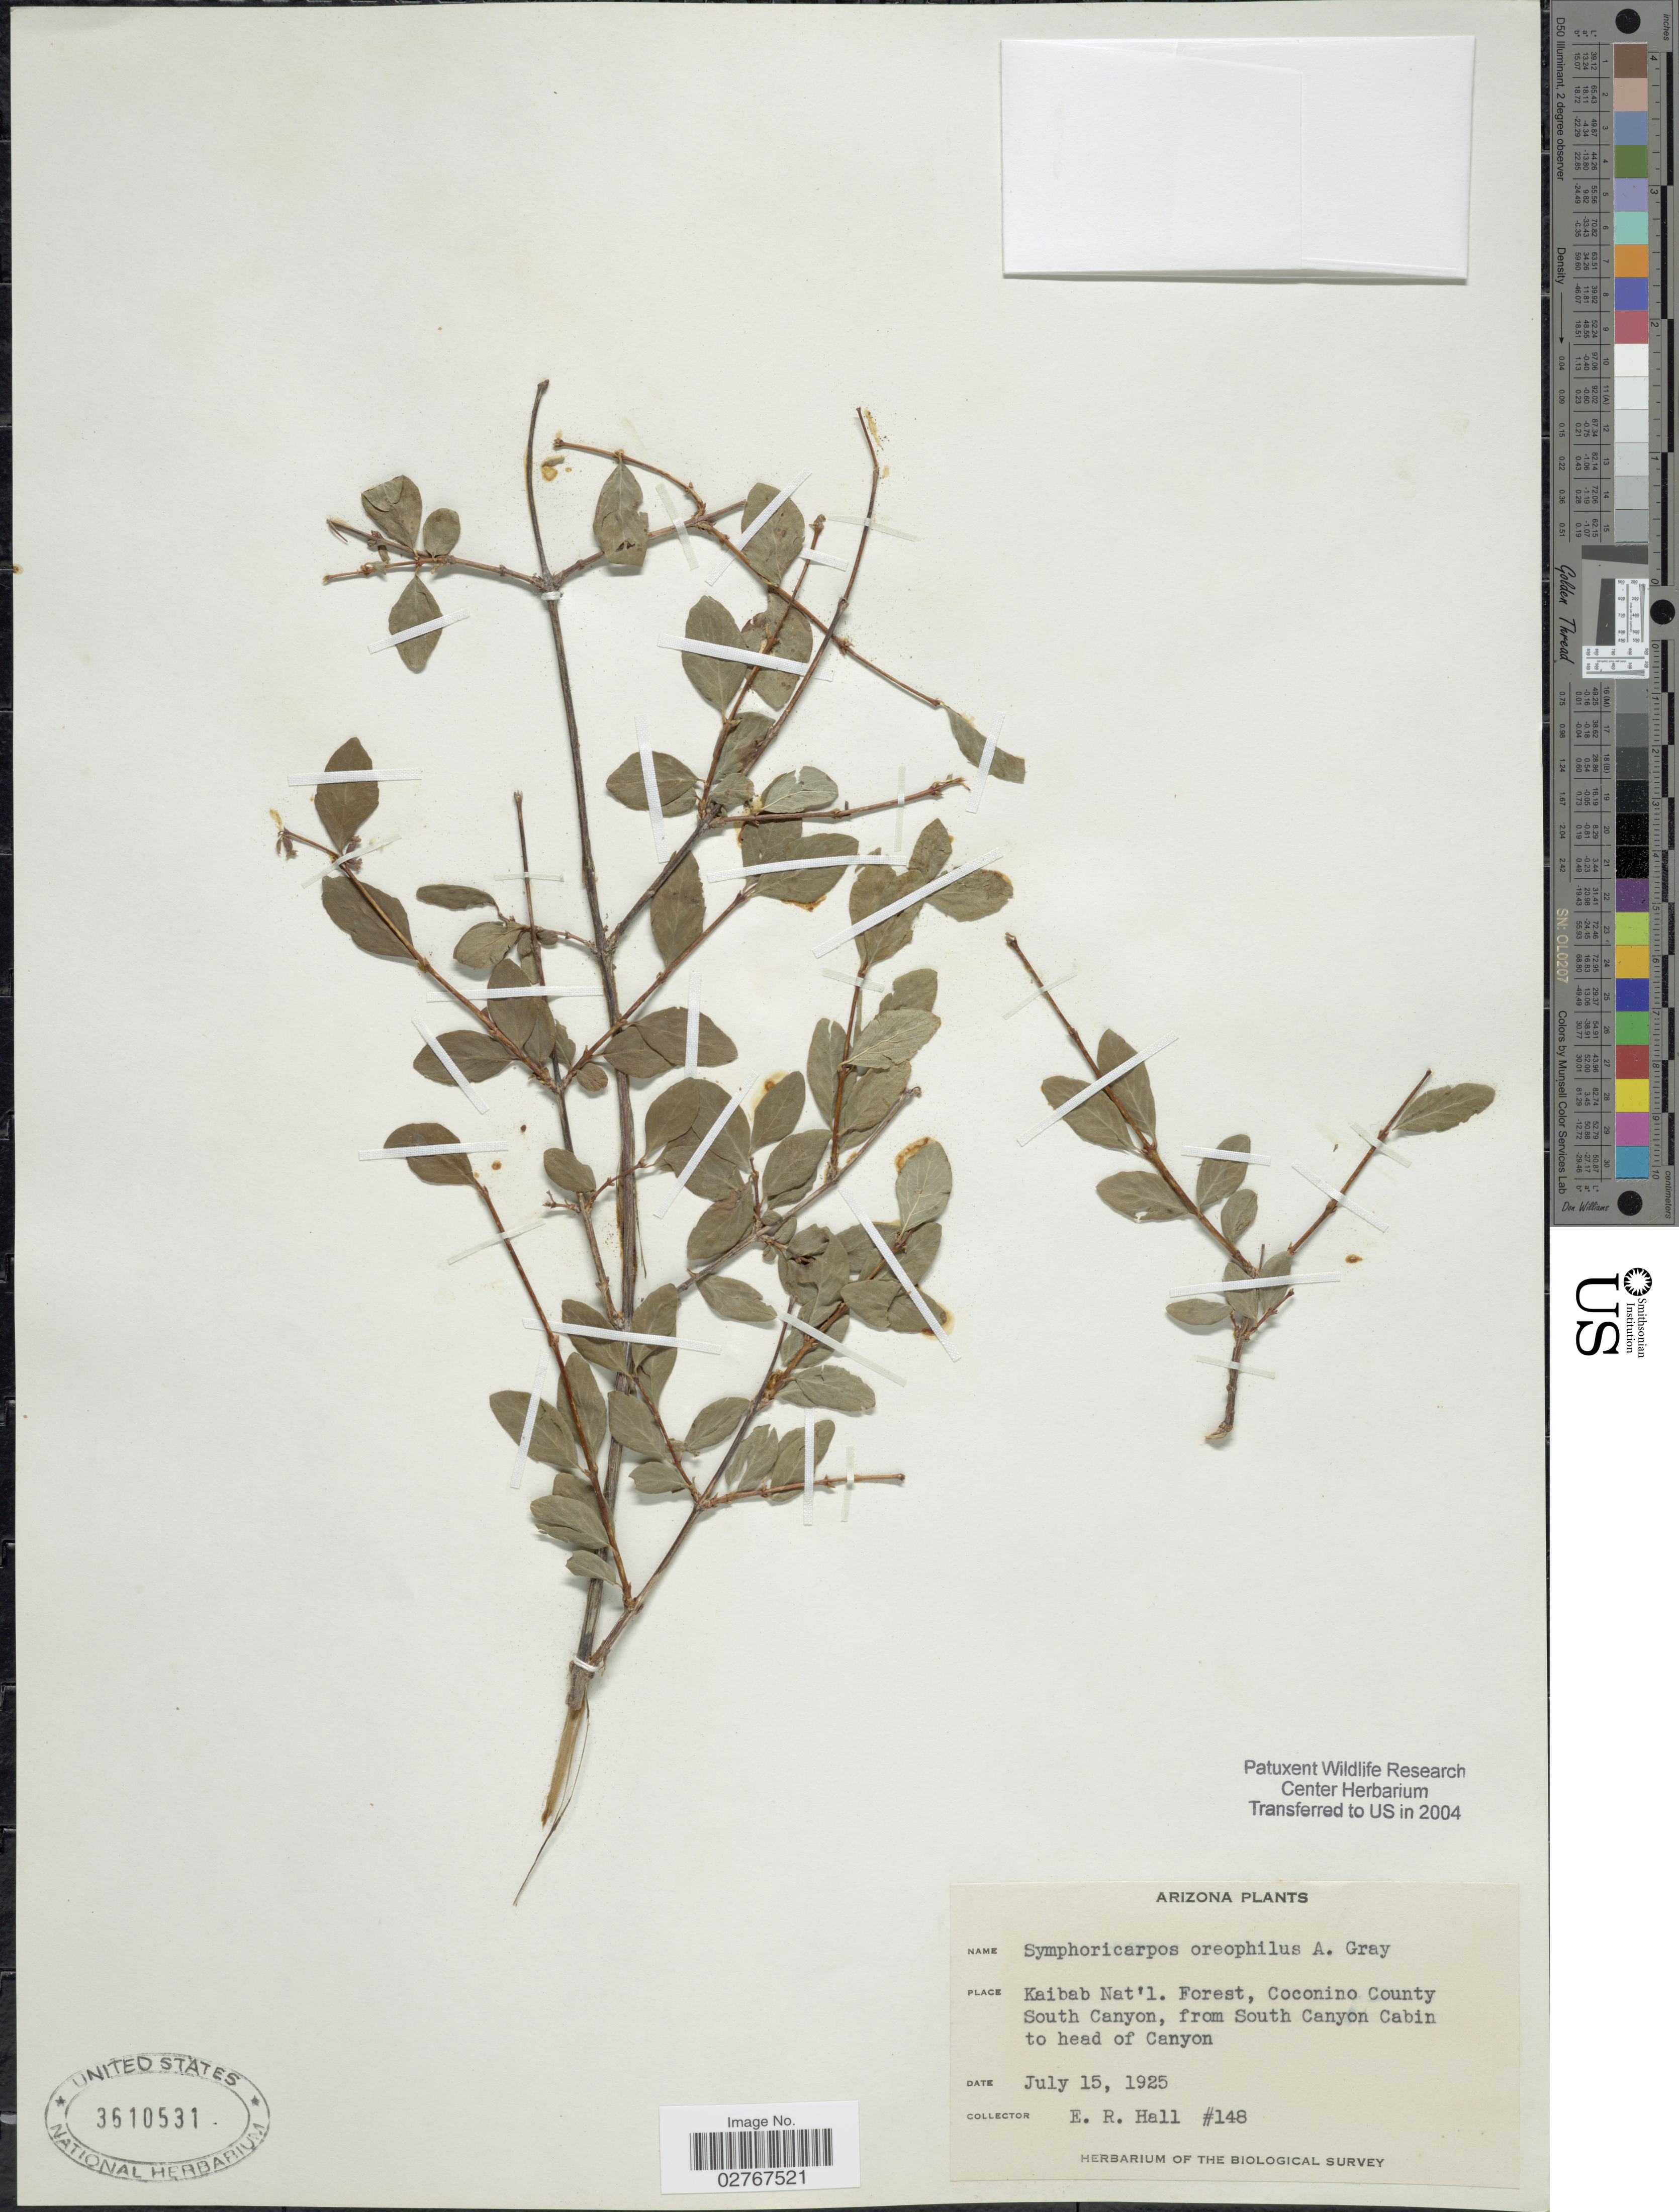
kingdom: Plantae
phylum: Tracheophyta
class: Magnoliopsida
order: Dipsacales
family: Caprifoliaceae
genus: Symphoricarpos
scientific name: Symphoricarpos oreophilus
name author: A. Gray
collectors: E. Hall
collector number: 148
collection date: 1925-07-15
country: United States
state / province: Arizona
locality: Kaibab Nat'l Forest, Coconino County, South Canyon, from South Canyon Cabin to head of Canyon.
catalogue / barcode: US 3510531